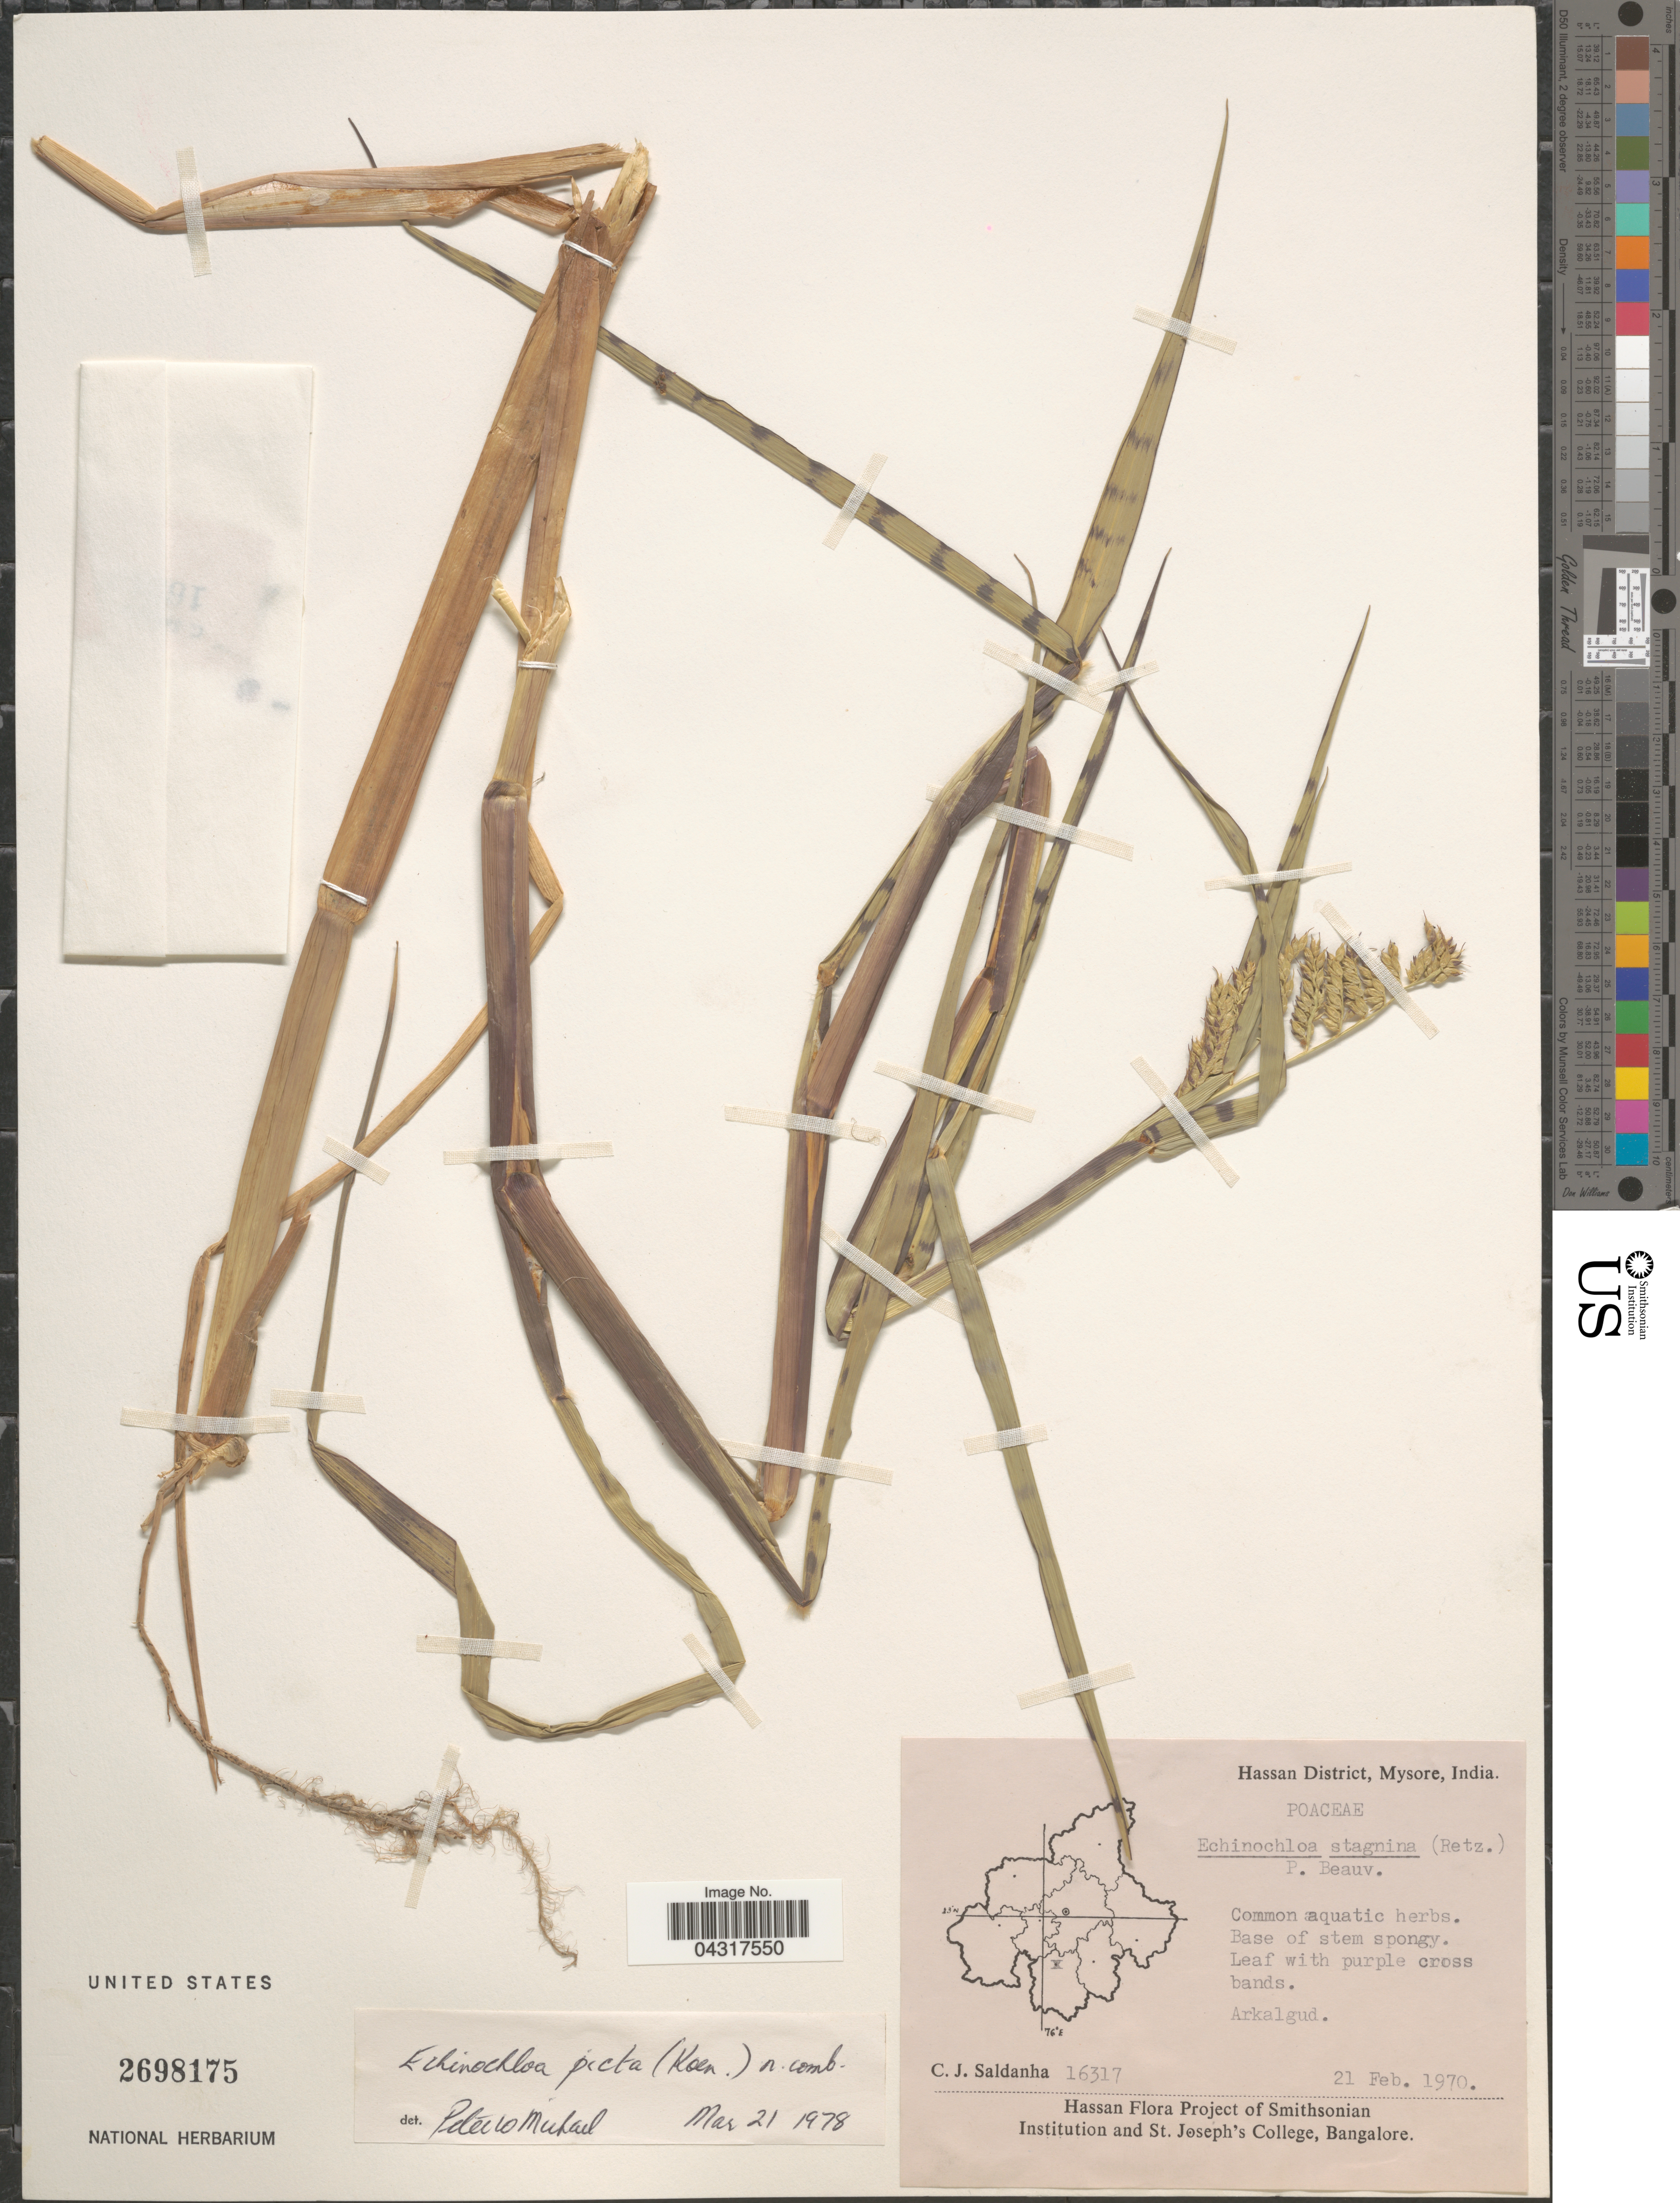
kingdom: Plantae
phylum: Tracheophyta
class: Liliopsida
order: Poales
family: Poaceae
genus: Echinochloa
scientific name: Echinochloa picta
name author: (K.D. Koenig) Michael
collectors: C. J. Saldanha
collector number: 16317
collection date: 1970-02-21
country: India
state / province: Karnataka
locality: Hassan District, Mysore. Arkalgud.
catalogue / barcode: US 2698175